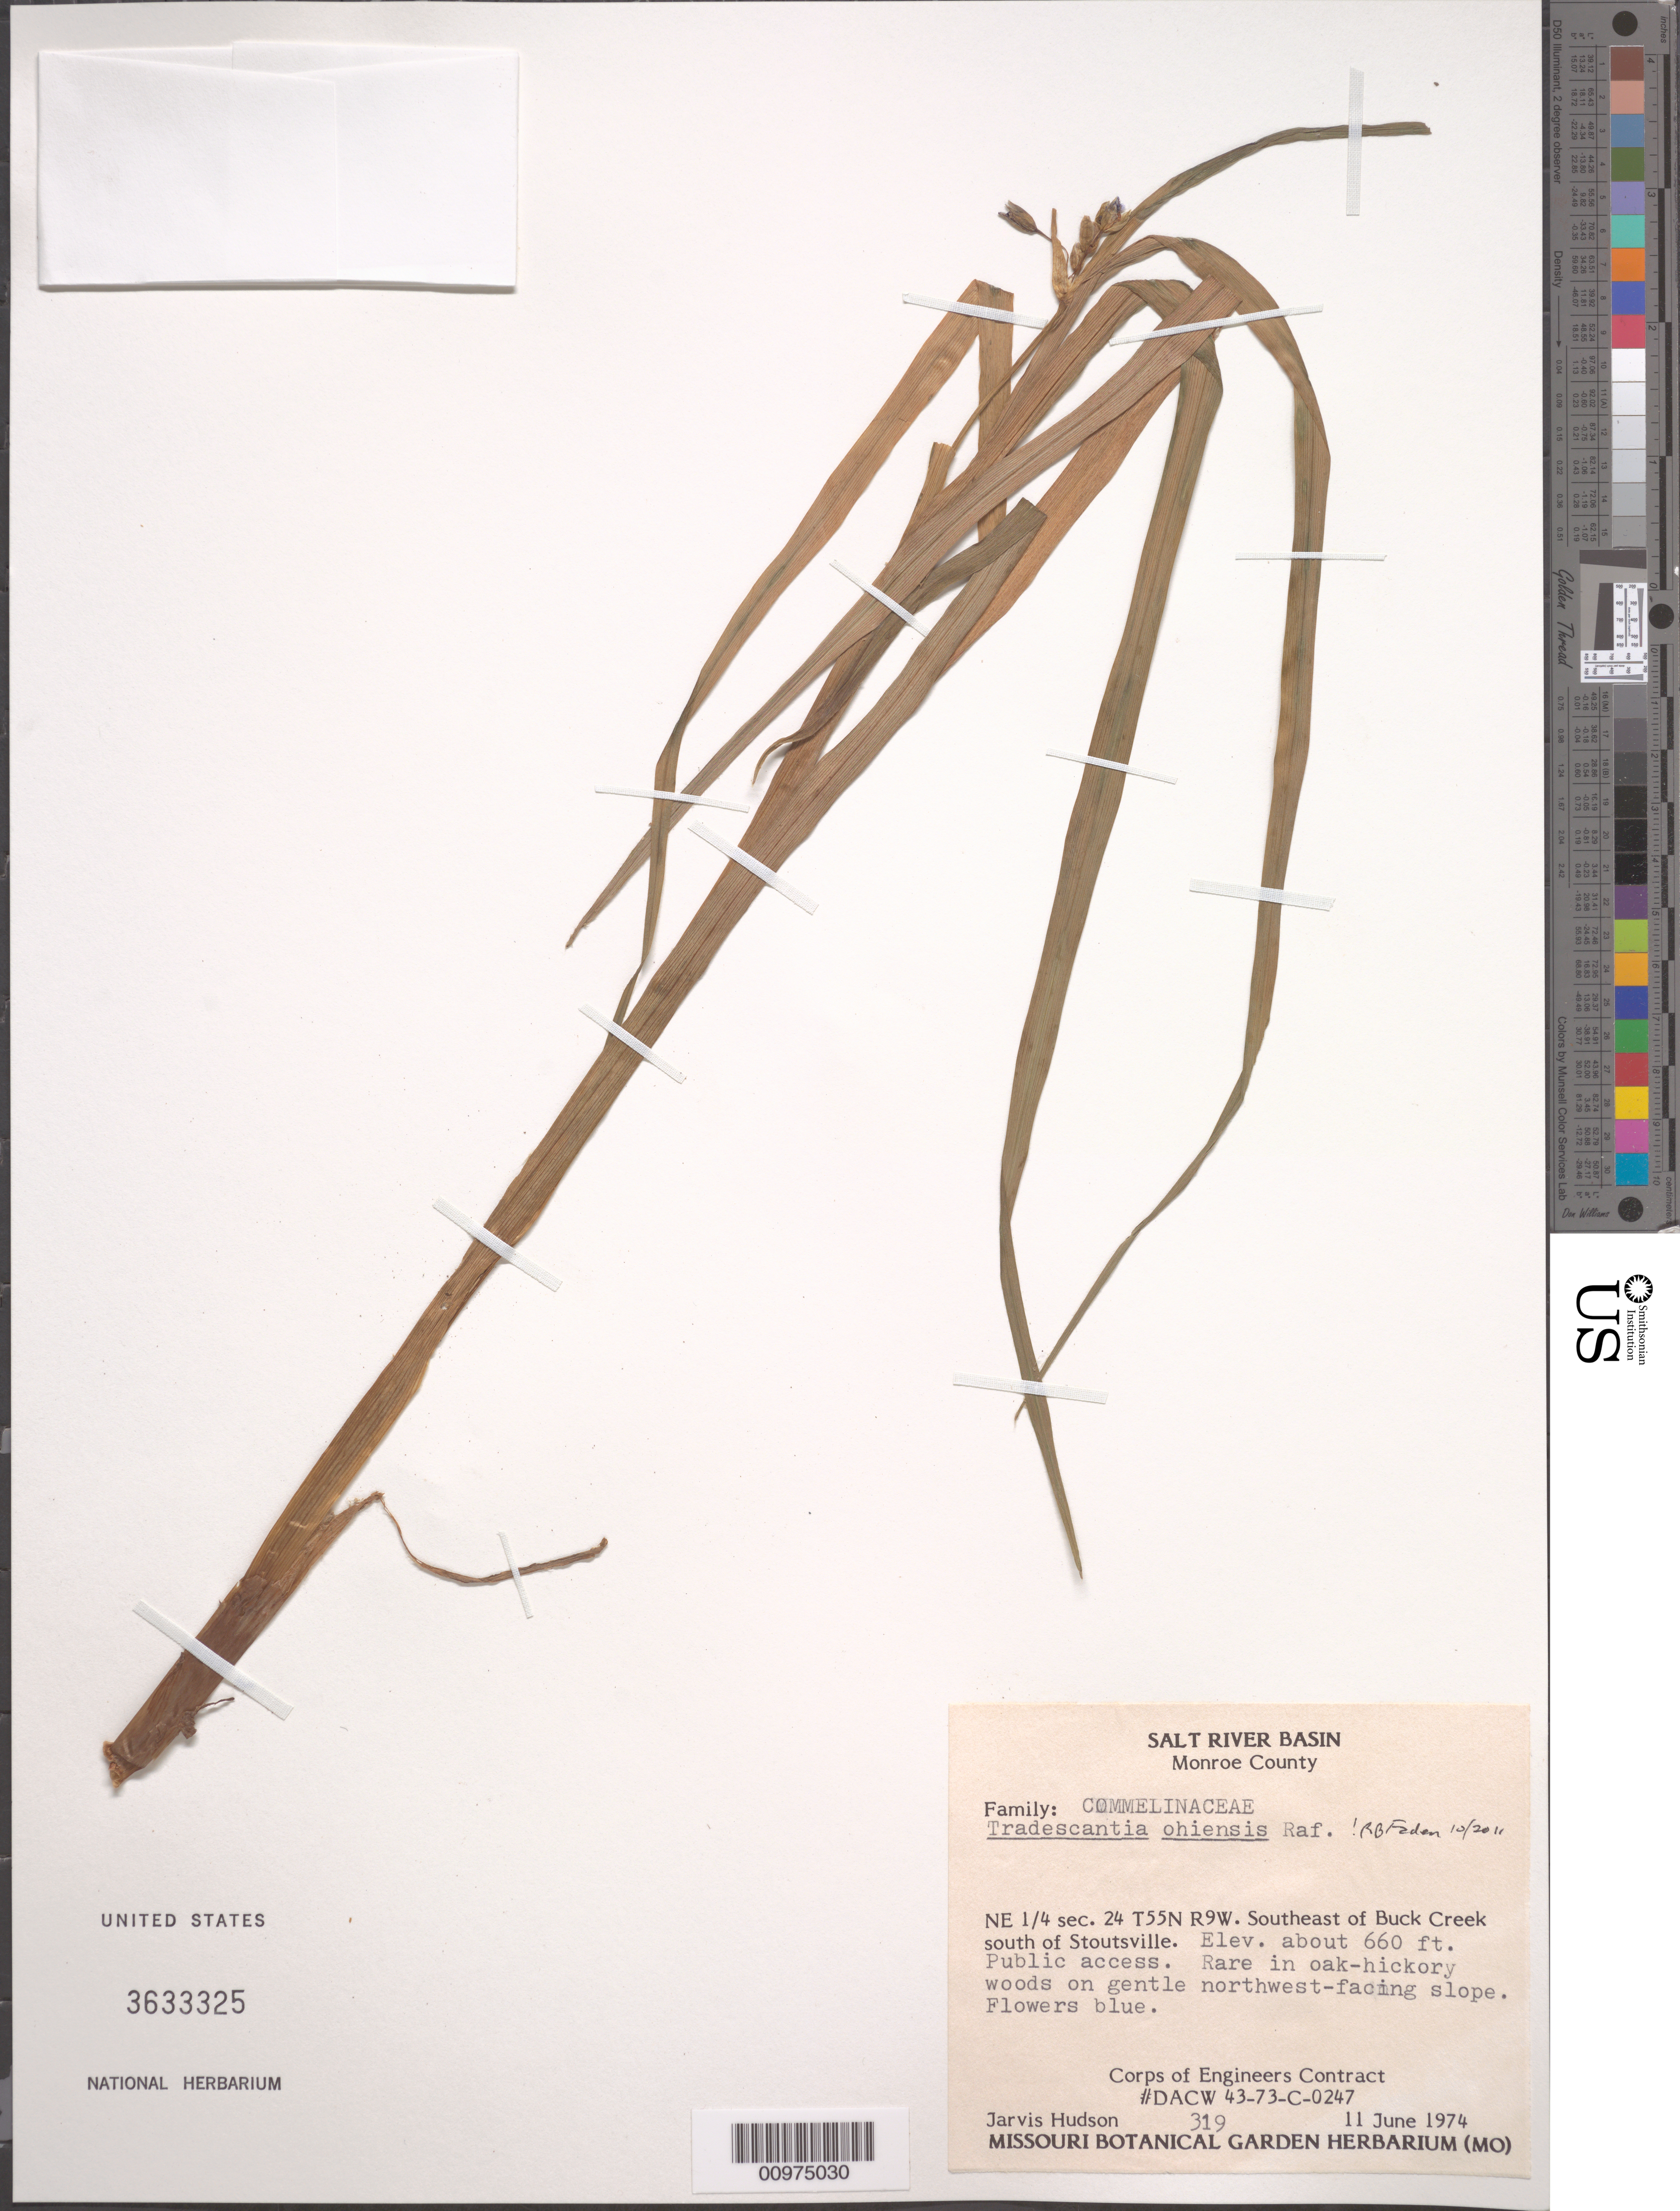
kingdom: Plantae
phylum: Tracheophyta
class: Liliopsida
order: Commelinales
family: Commelinaceae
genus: Tradescantia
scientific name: Tradescantia ohiensis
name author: Raf.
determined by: Faden, Robert B., (US), Smithsonian Institution - National Museum of Natural History (UNITED STATES)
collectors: J. Hudson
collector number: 319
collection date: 1974-06-11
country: United States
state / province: Missouri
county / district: Monroe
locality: Salt River Basin. NE ¼ sec. 24 T55N R9W. Southeast of Buck Creek south of Stoutsvillel.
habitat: Rare in oak-hickory woods on gentle northwest-facing slope.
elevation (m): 201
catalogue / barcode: US 3633325